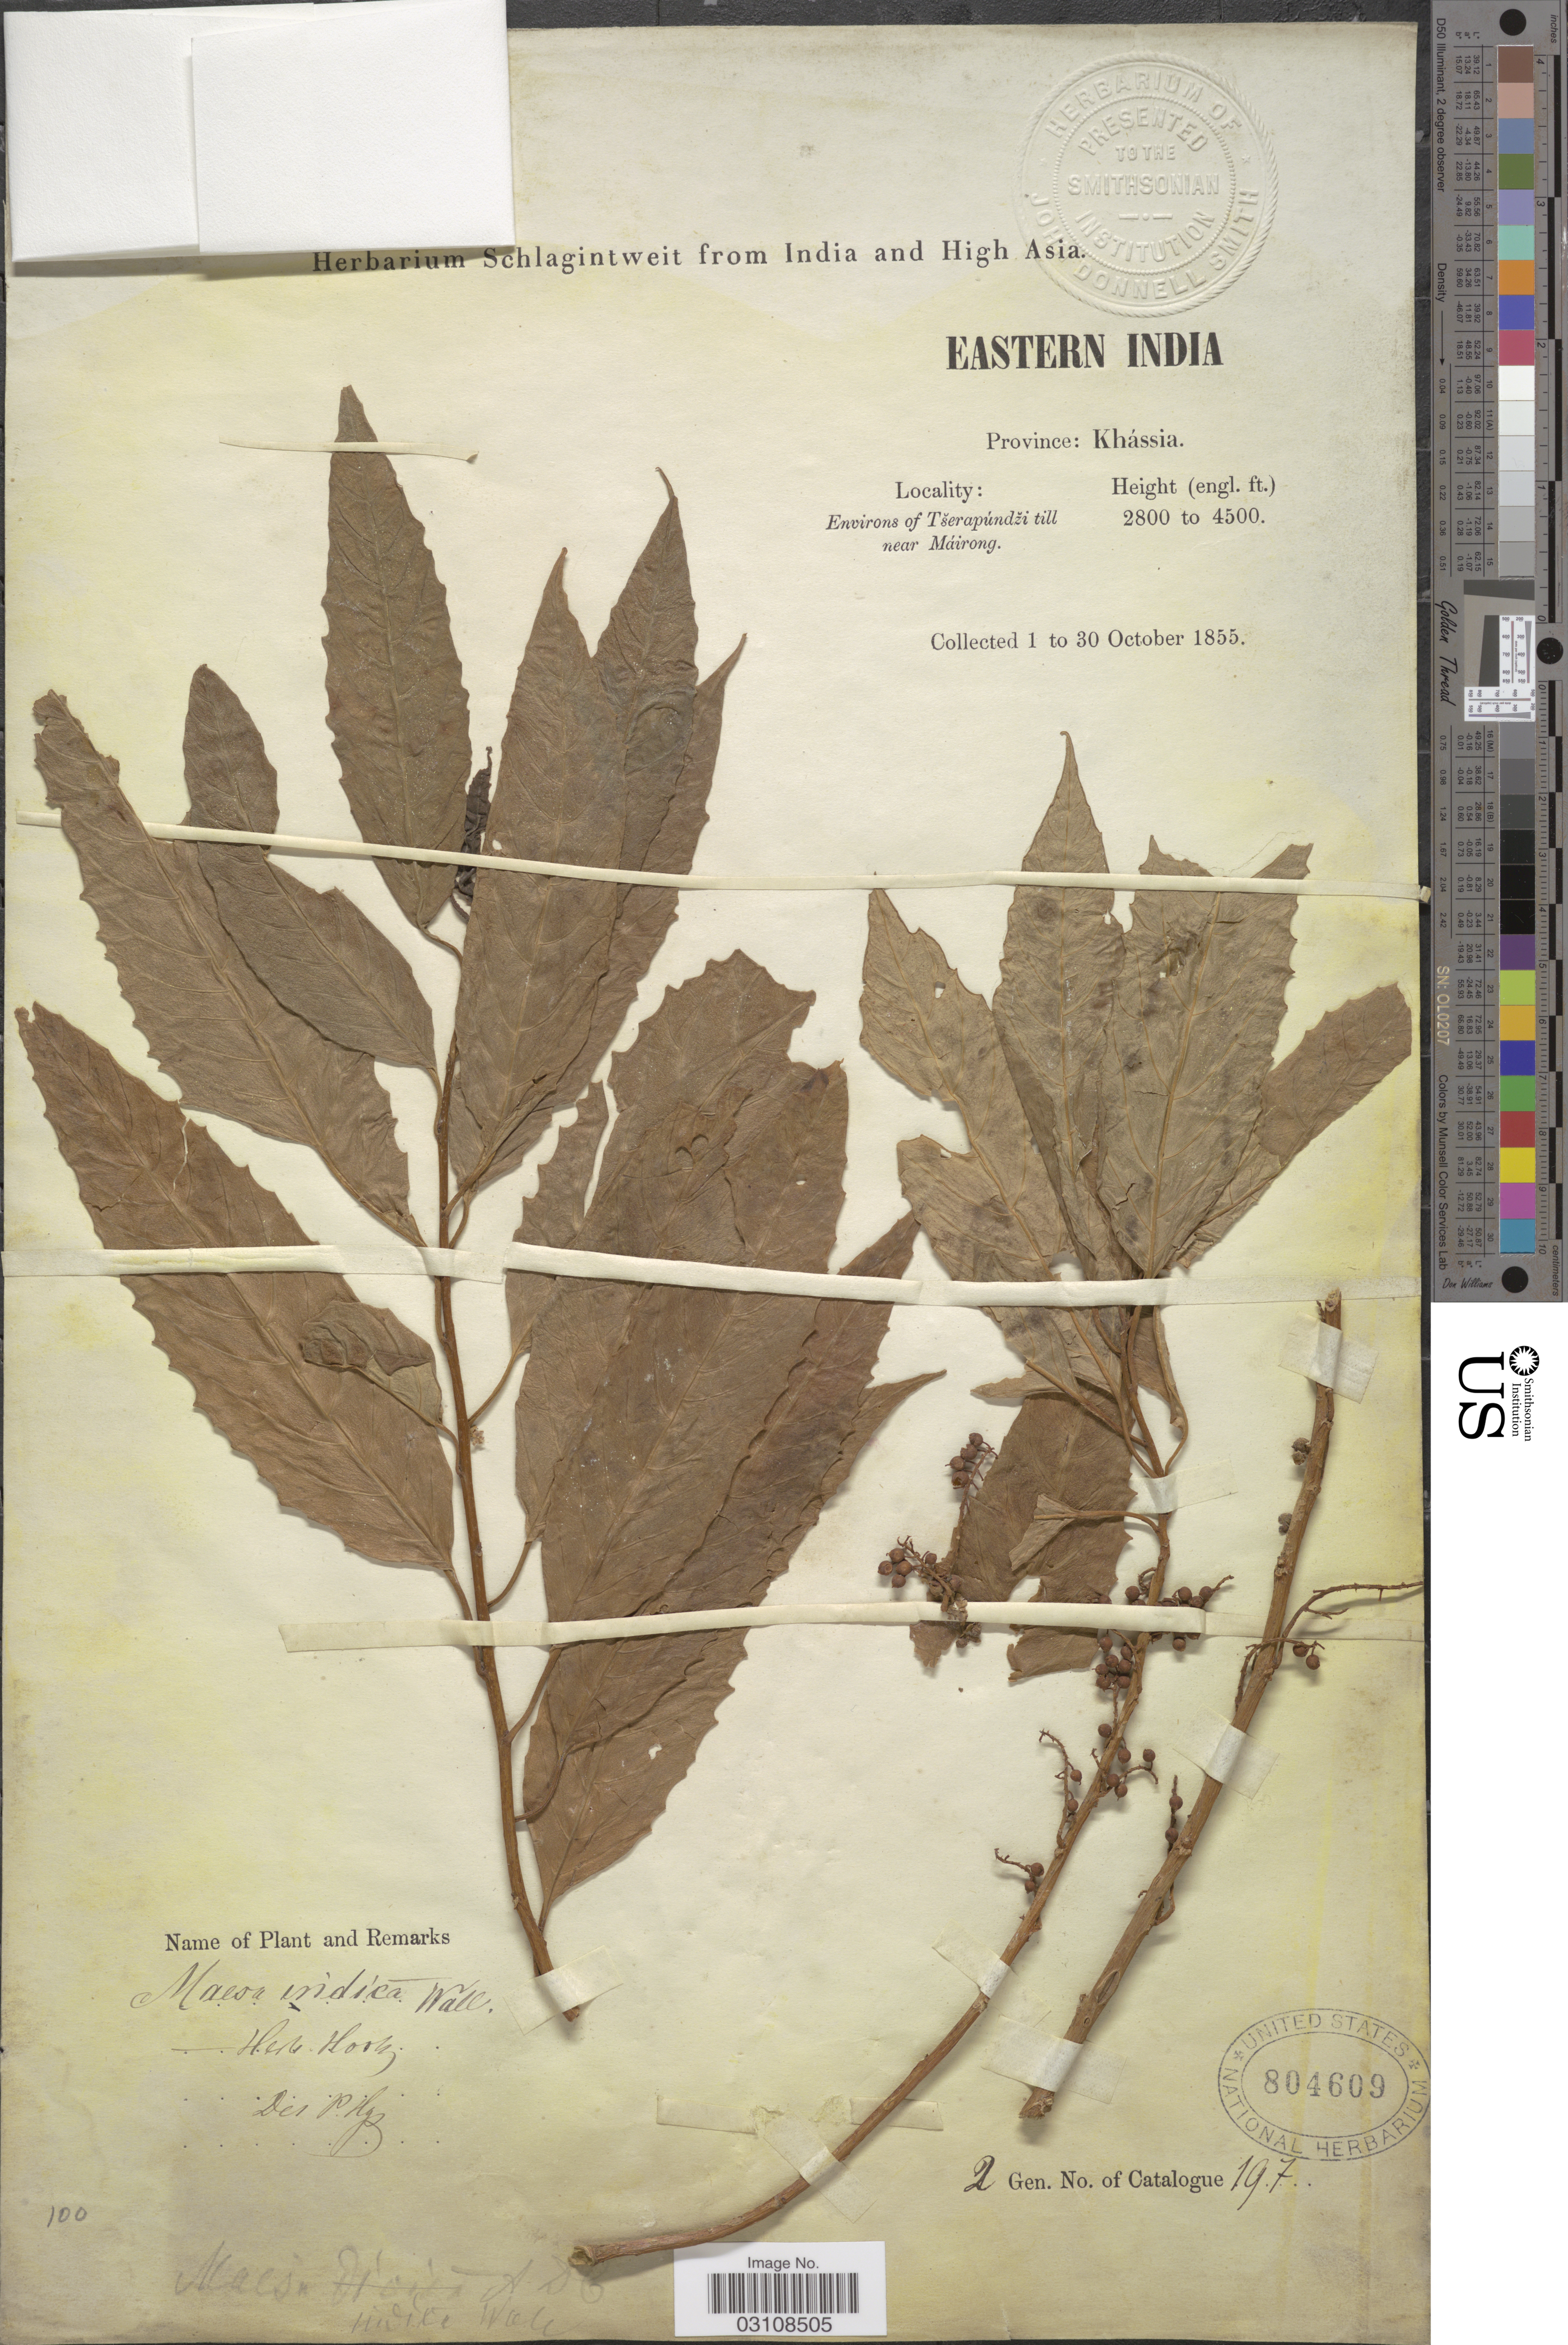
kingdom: Plantae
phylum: Tracheophyta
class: Magnoliopsida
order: Ericales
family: Primulaceae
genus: Maesa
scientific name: Maesa indica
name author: (Roxb.) A. DC.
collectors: ex herb. Schlagintweit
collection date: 1855-10-01/1855-10-30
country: India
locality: Eastern India. Environs of Tserapúndzi till near Máirong.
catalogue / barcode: US 804609